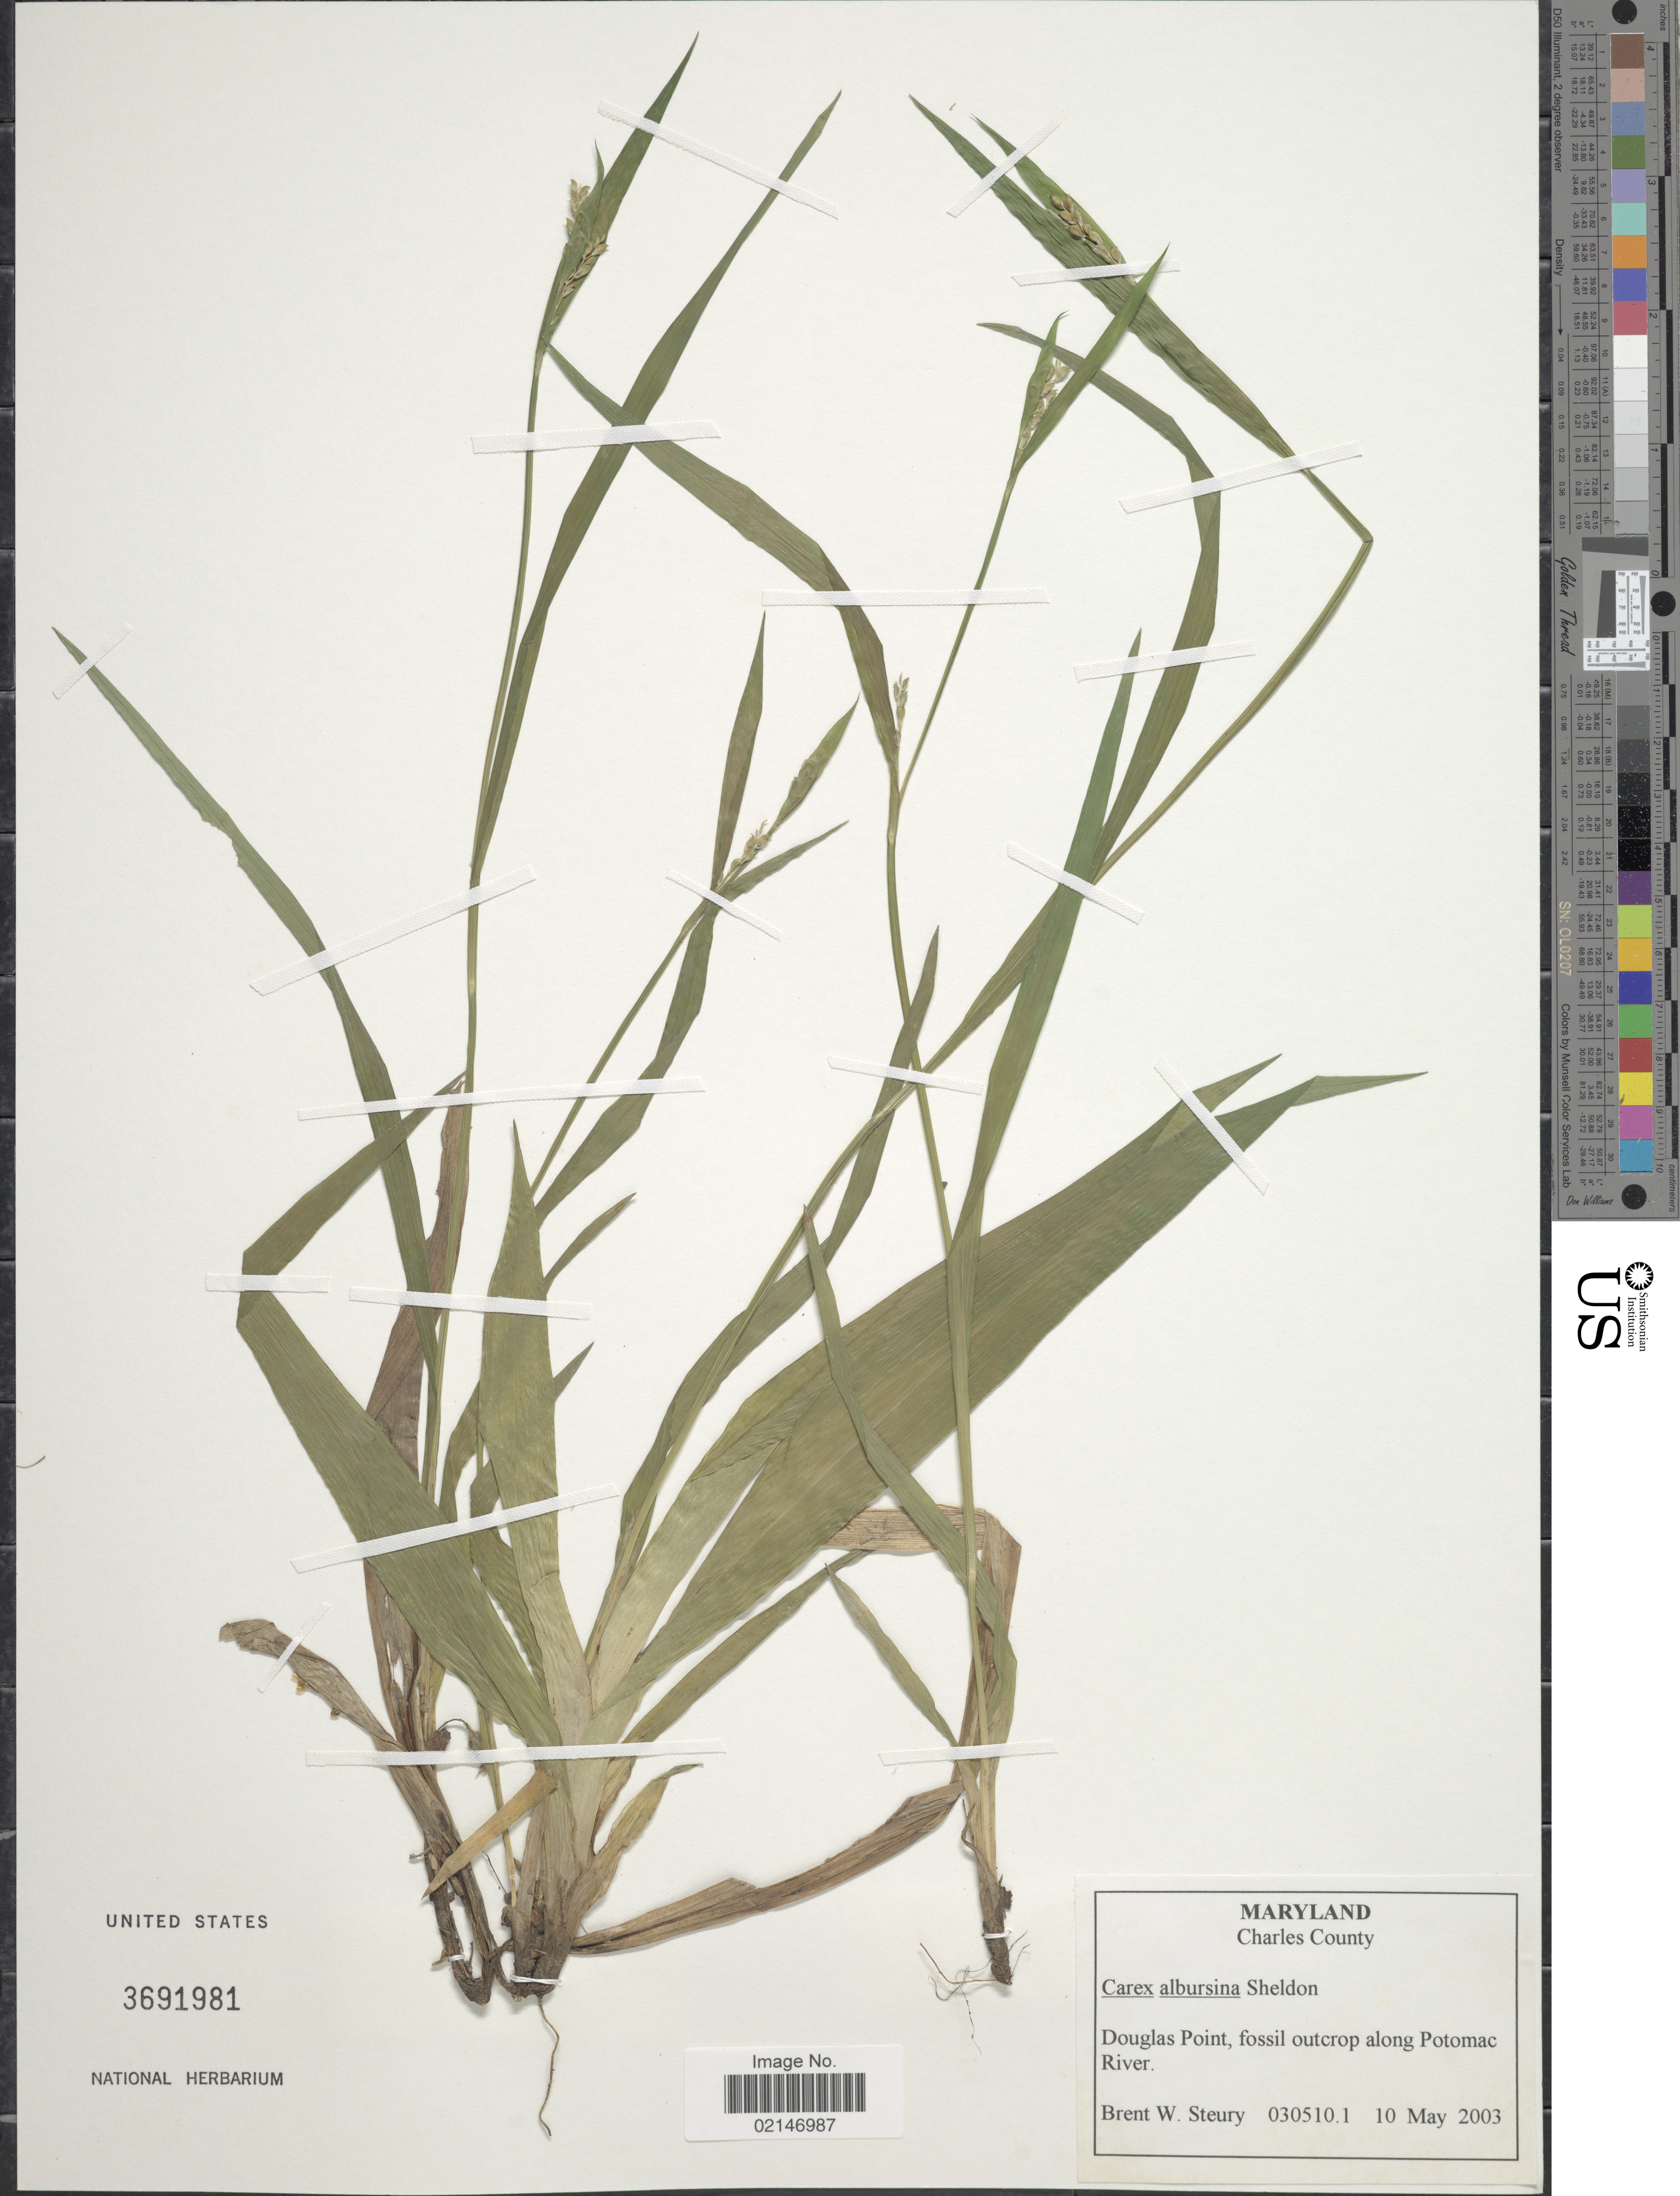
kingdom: Plantae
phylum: Tracheophyta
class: Liliopsida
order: Poales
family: Cyperaceae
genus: Carex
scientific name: Carex albursina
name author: E. Sheld.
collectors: B. Steury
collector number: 030510.1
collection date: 2003-05-10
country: United States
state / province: Maryland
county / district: Charles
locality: Charles County, Douglas Point, fossil outcrop along Potomac River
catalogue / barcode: US 3691981